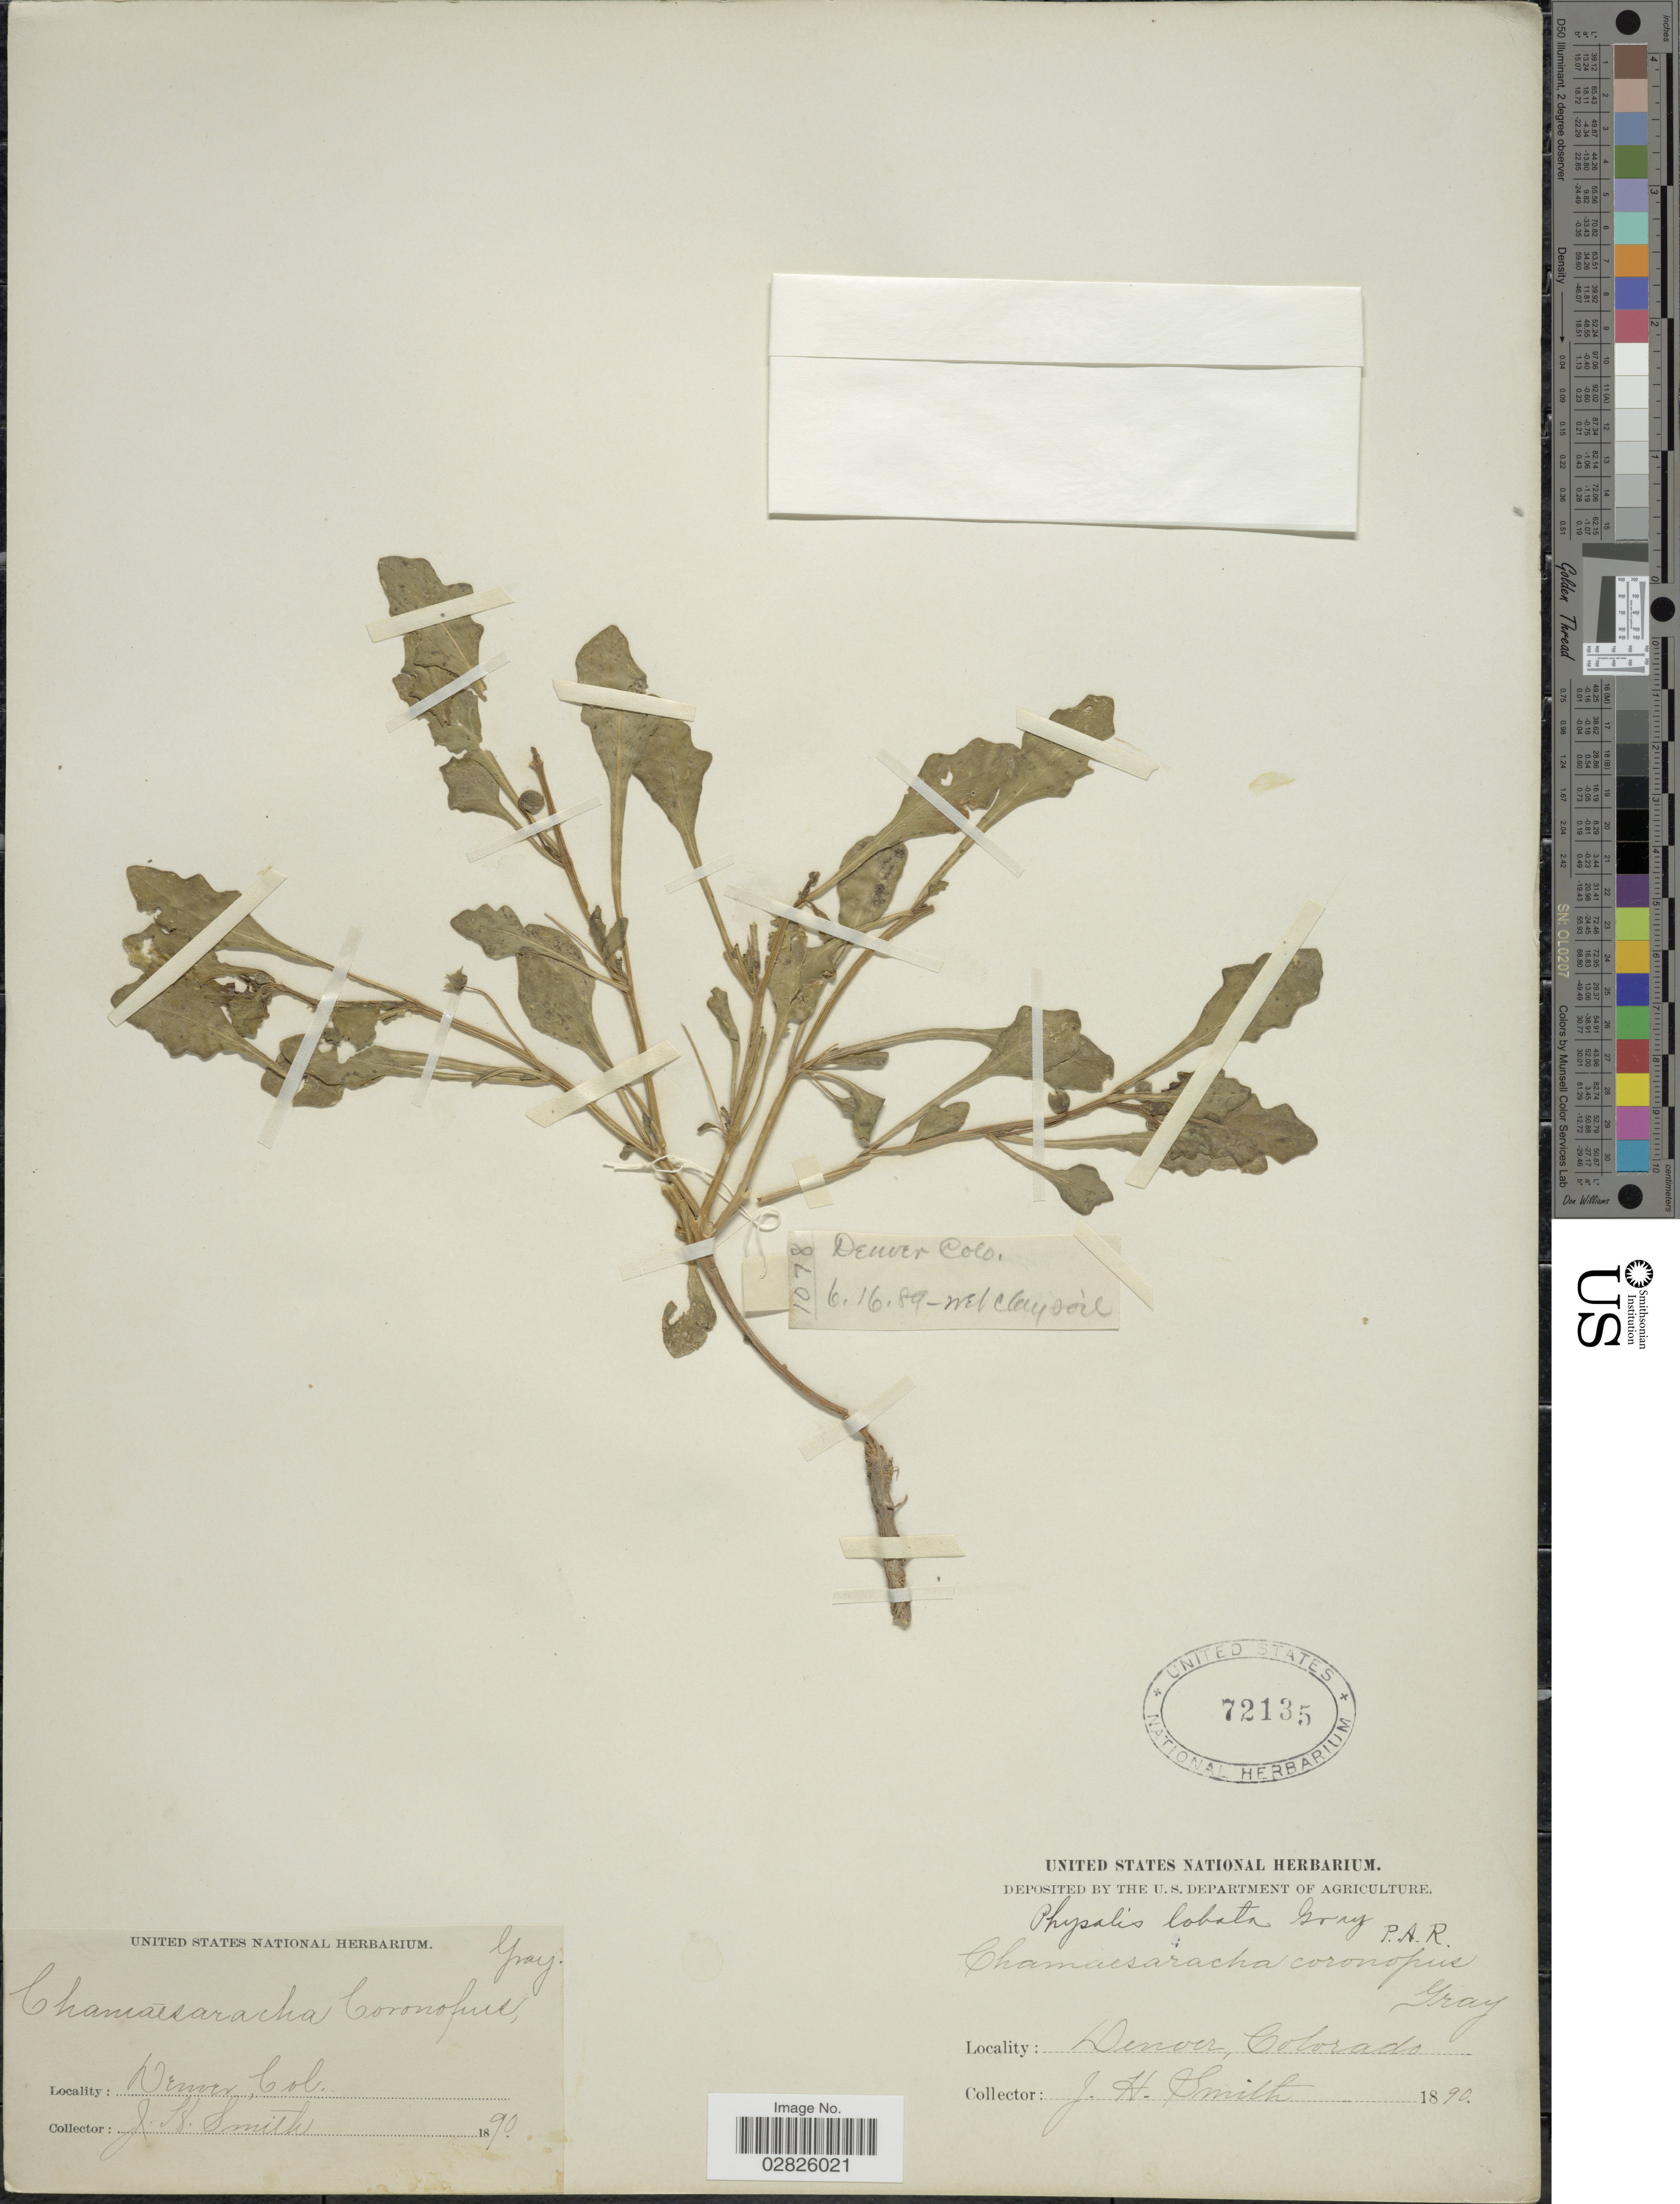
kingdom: Plantae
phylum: Tracheophyta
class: Magnoliopsida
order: Solanales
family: Solanaceae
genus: Quincula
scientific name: Quincula lobata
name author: (Torr.) Raf.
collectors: Smith, J. H. N.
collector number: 1078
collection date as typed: Transcribed d/m/y: 16/6/89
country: United States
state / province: Colorado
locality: Denver.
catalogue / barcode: US 72135